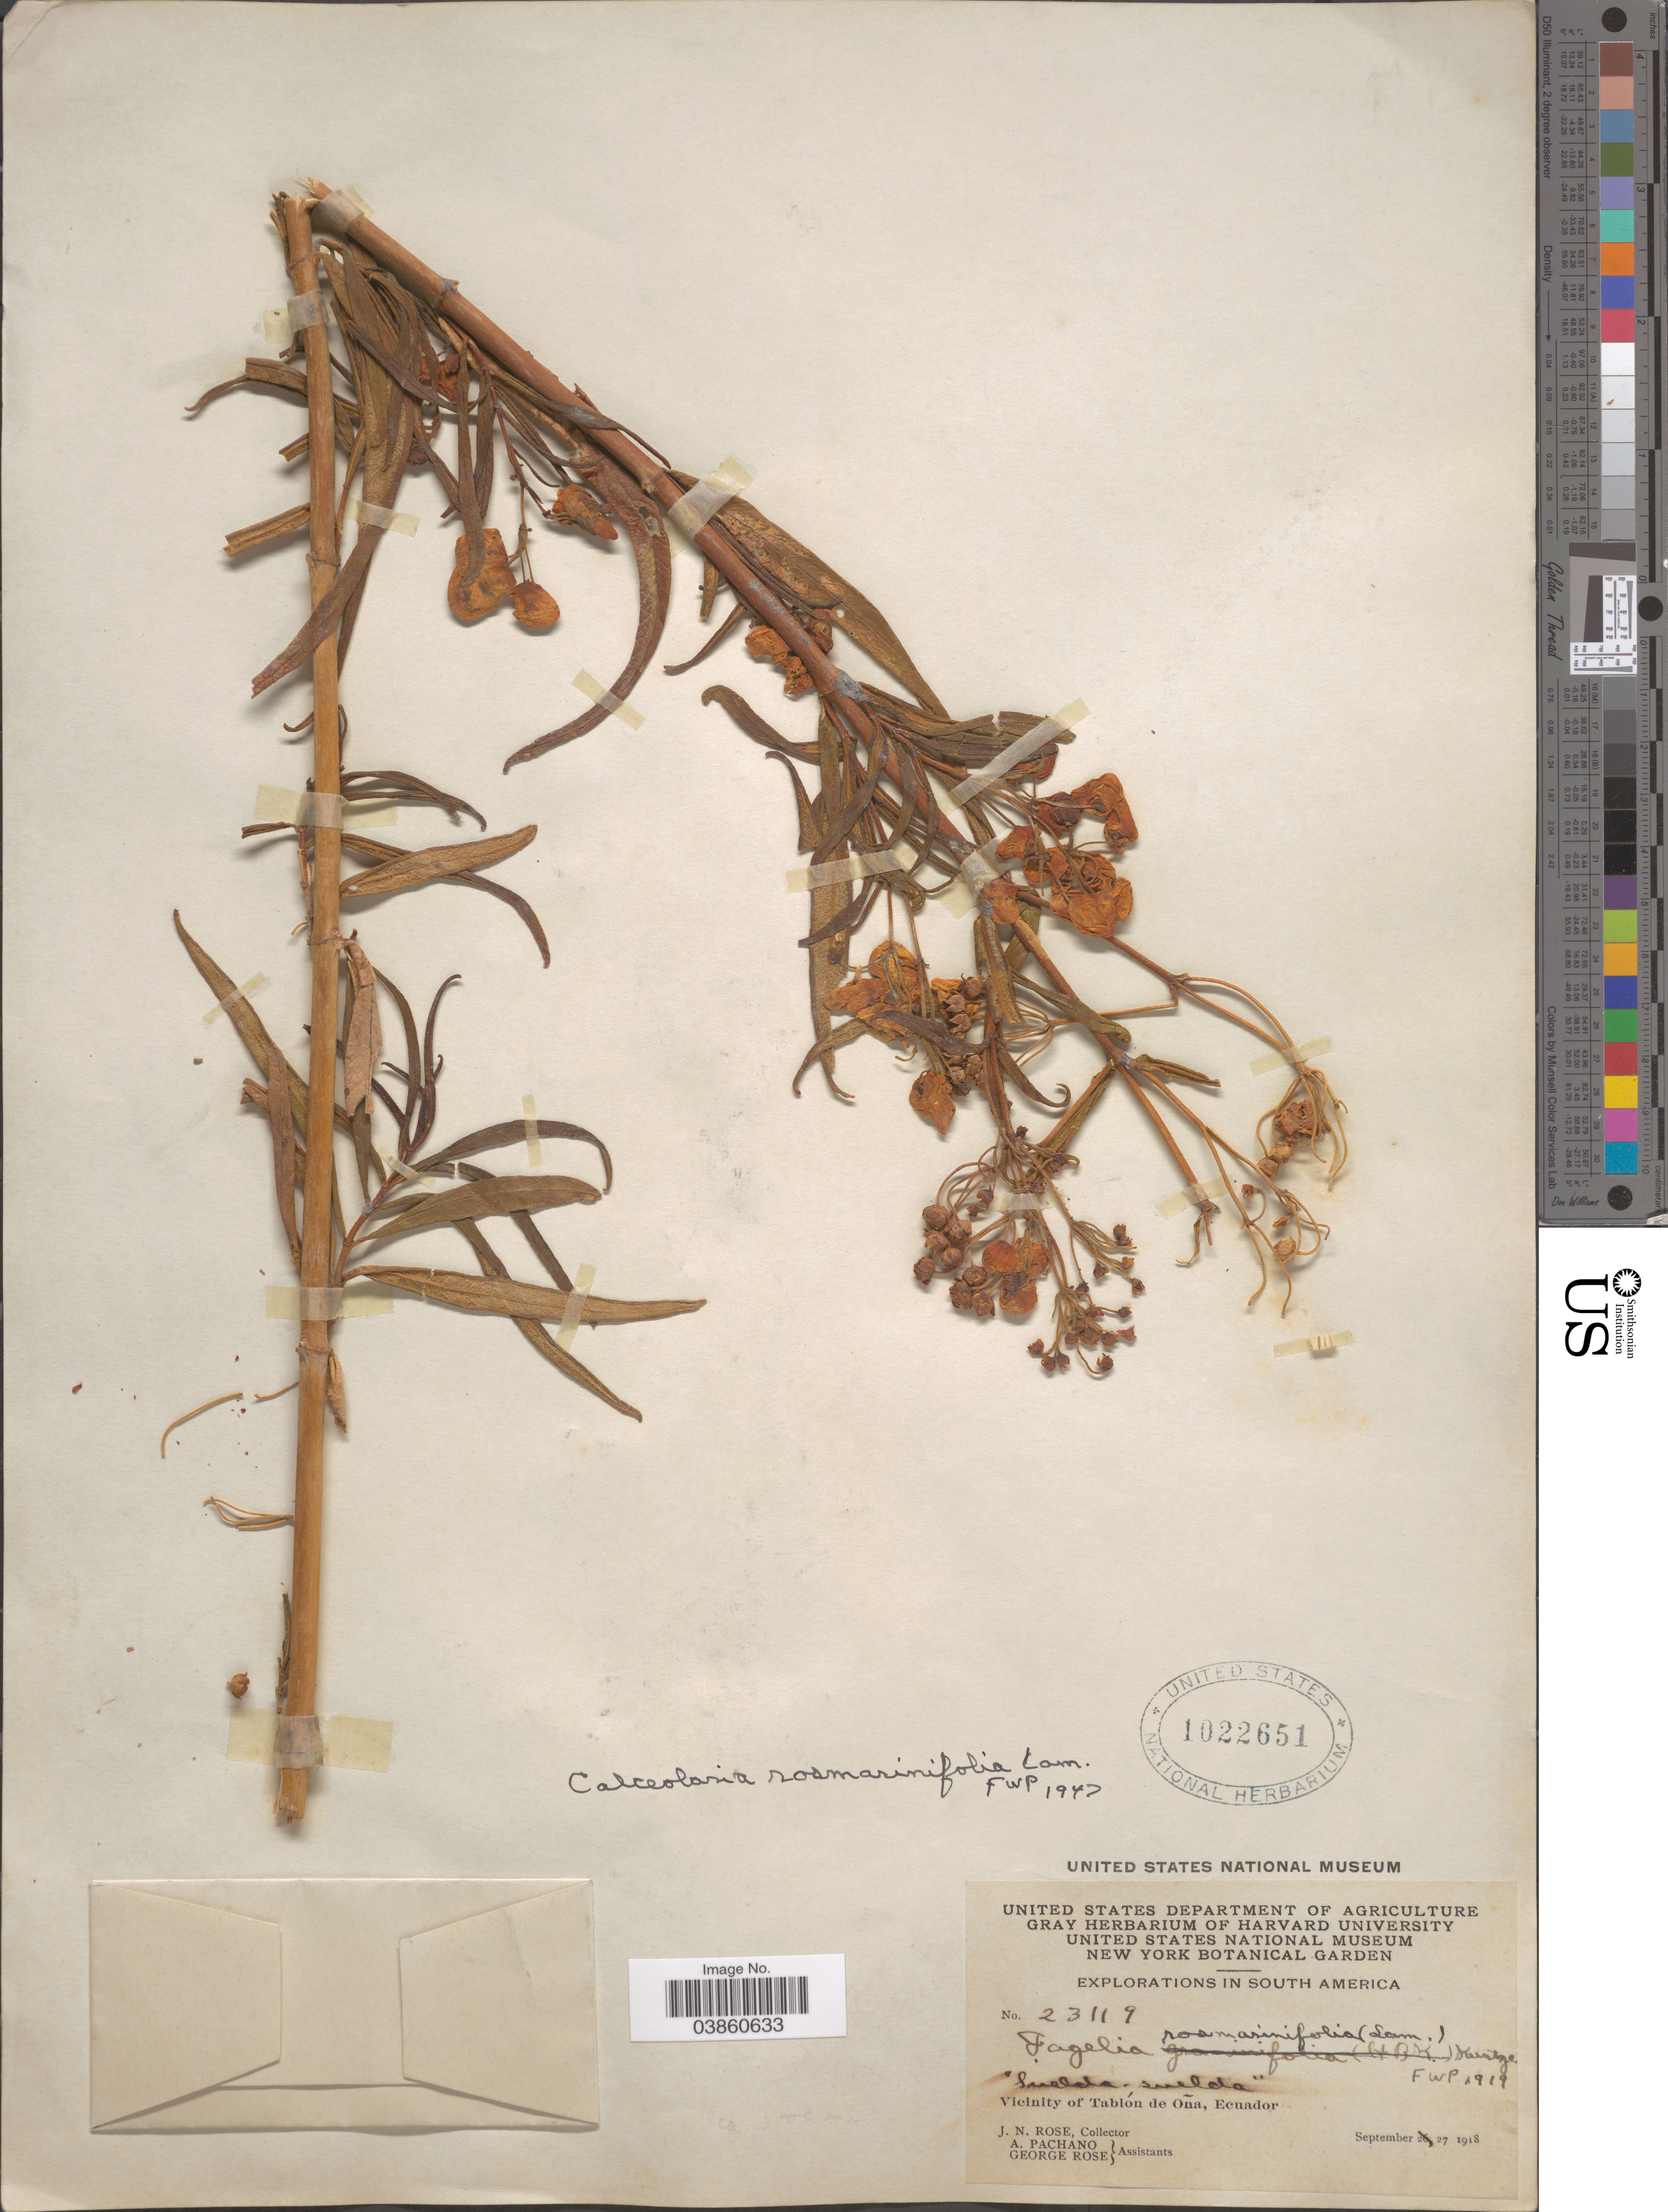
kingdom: Plantae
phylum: Tracheophyta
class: Magnoliopsida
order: Lamiales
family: Calceolariaceae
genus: Calceolaria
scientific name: Calceolaria rosmarinifolia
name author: Lam.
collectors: J. N. Rose, A. Pachano & G. Rose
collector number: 23119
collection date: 1918-09-27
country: Ecuador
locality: Vicinity of Tablón de Oña.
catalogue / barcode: US 1022651